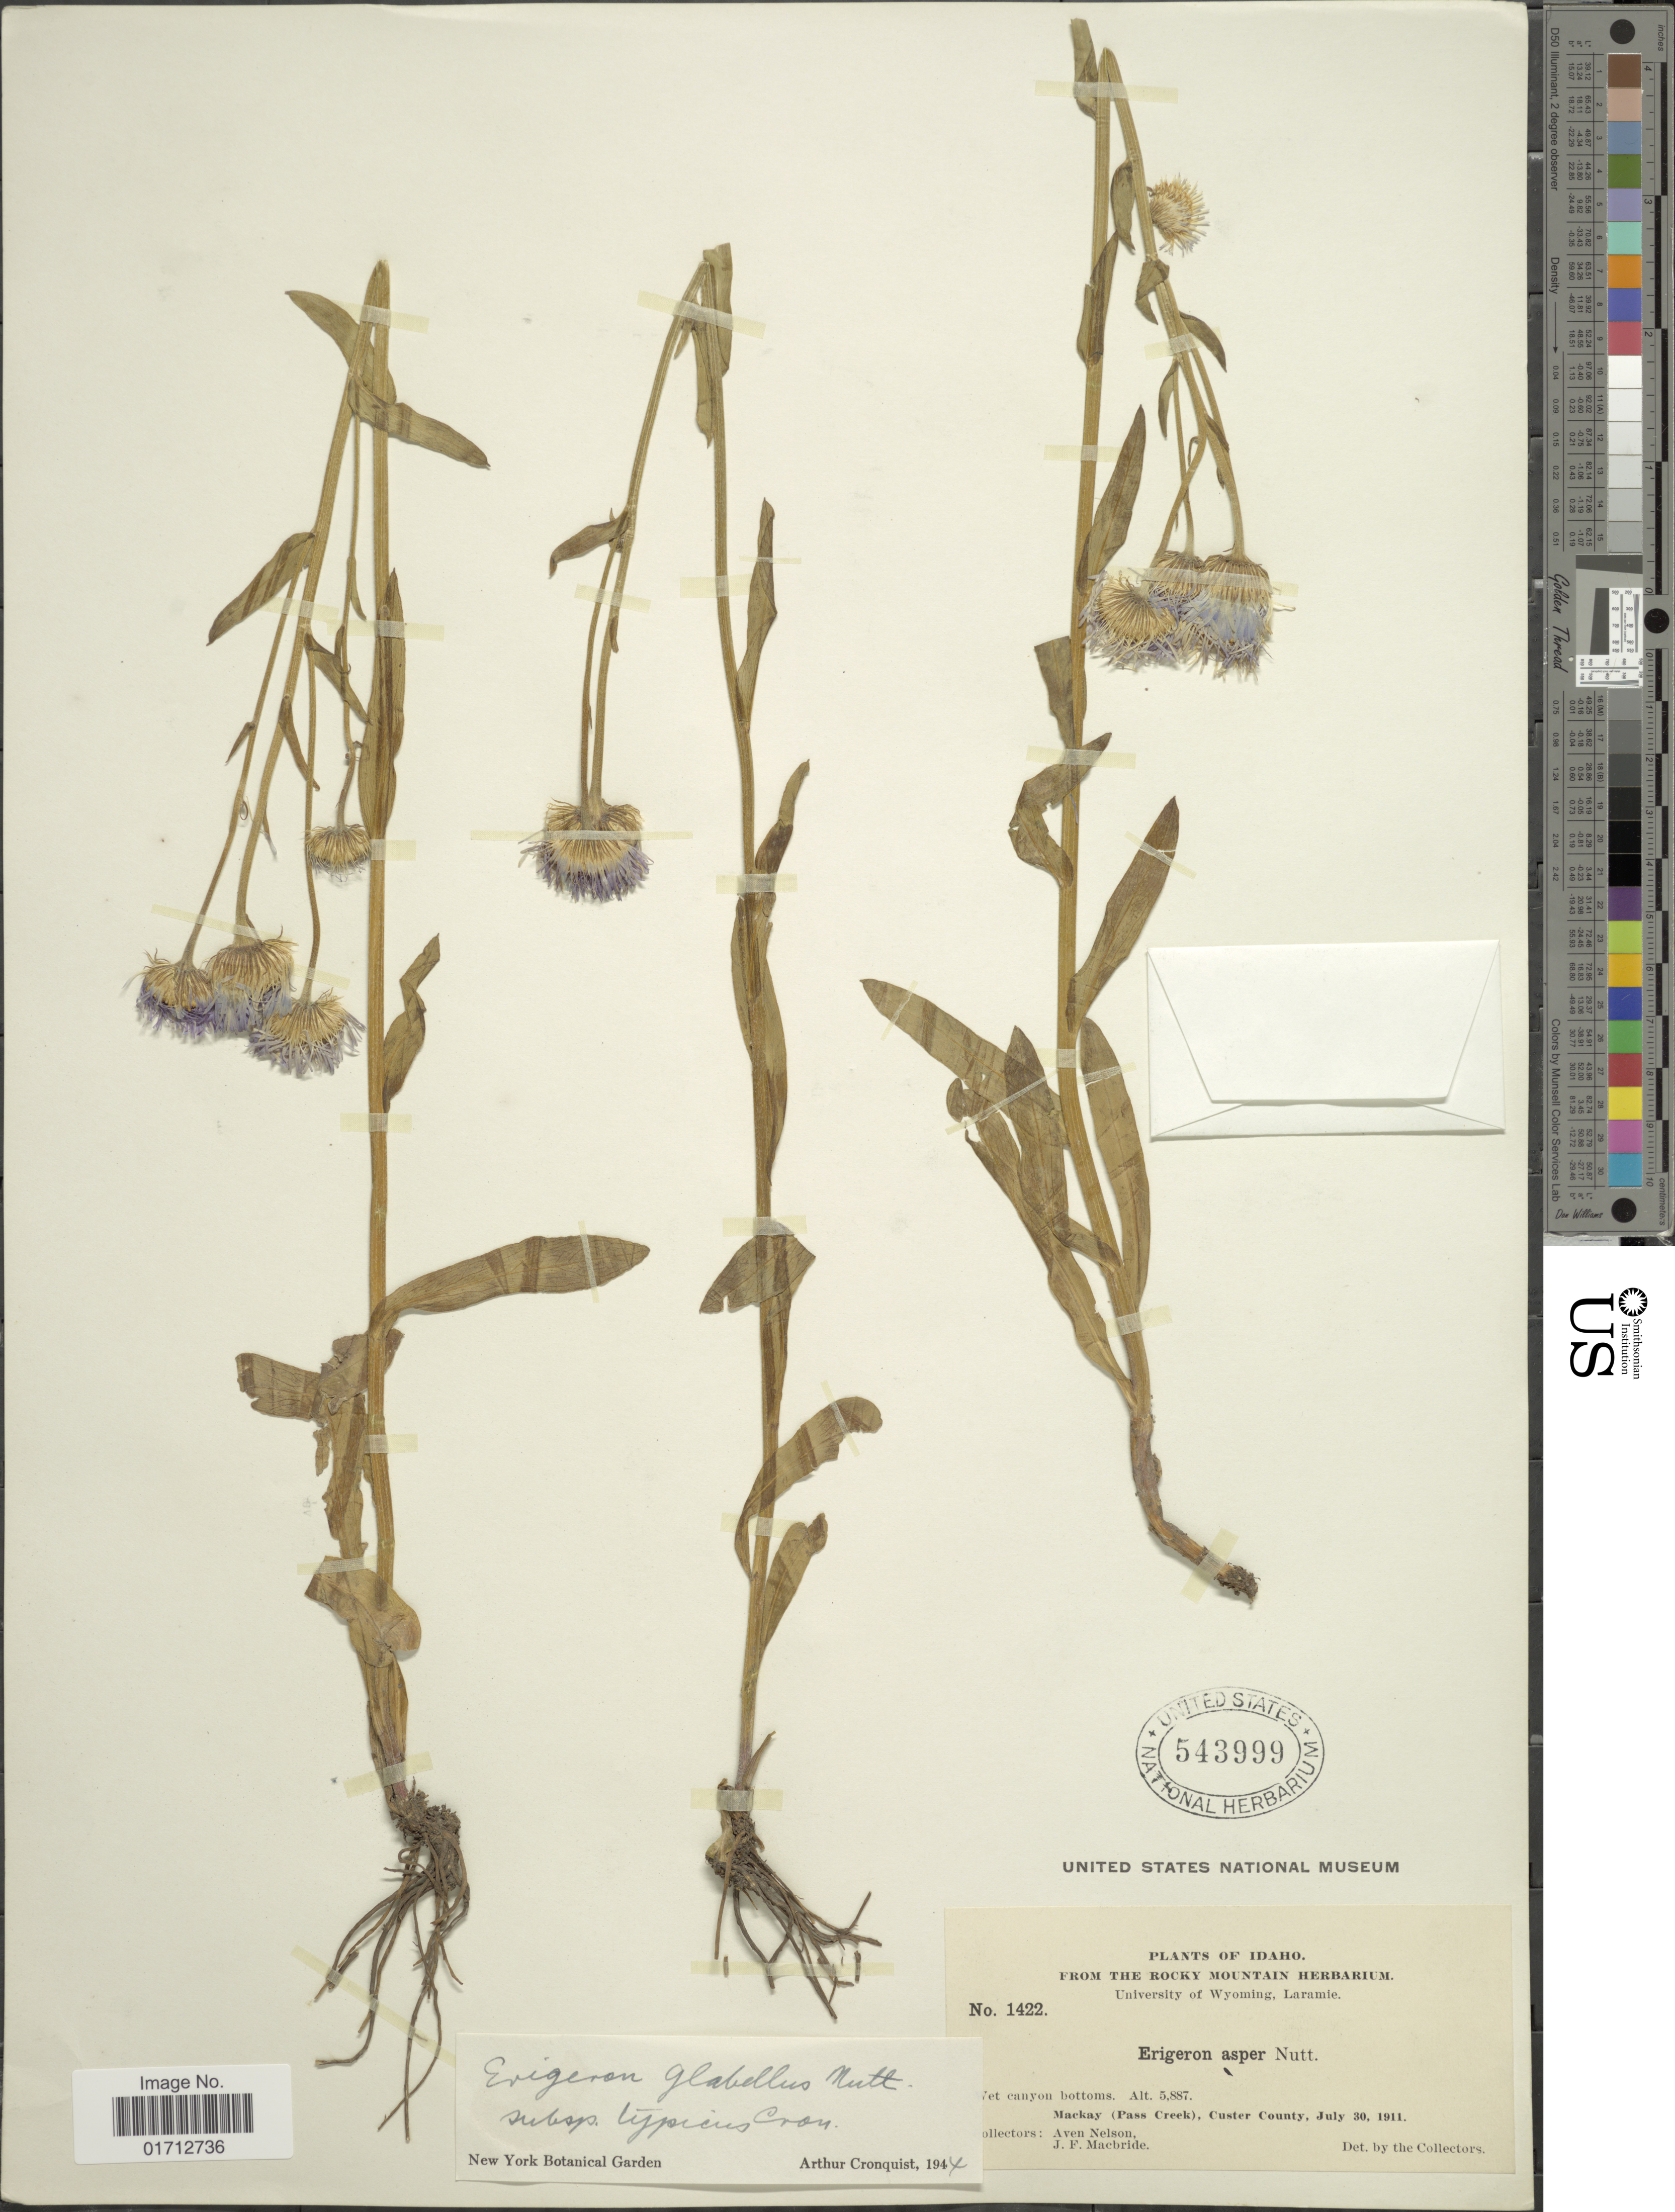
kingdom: Plantae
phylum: Tracheophyta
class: Magnoliopsida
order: Asterales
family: Asteraceae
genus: Erigeron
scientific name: Erigeron glabellus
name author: Nutt.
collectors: A. Nelson & J. F. Macbride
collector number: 1422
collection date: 1911-07-30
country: United States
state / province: Idaho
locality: Mackay (Pass Creek), Custer County.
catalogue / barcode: US 543999